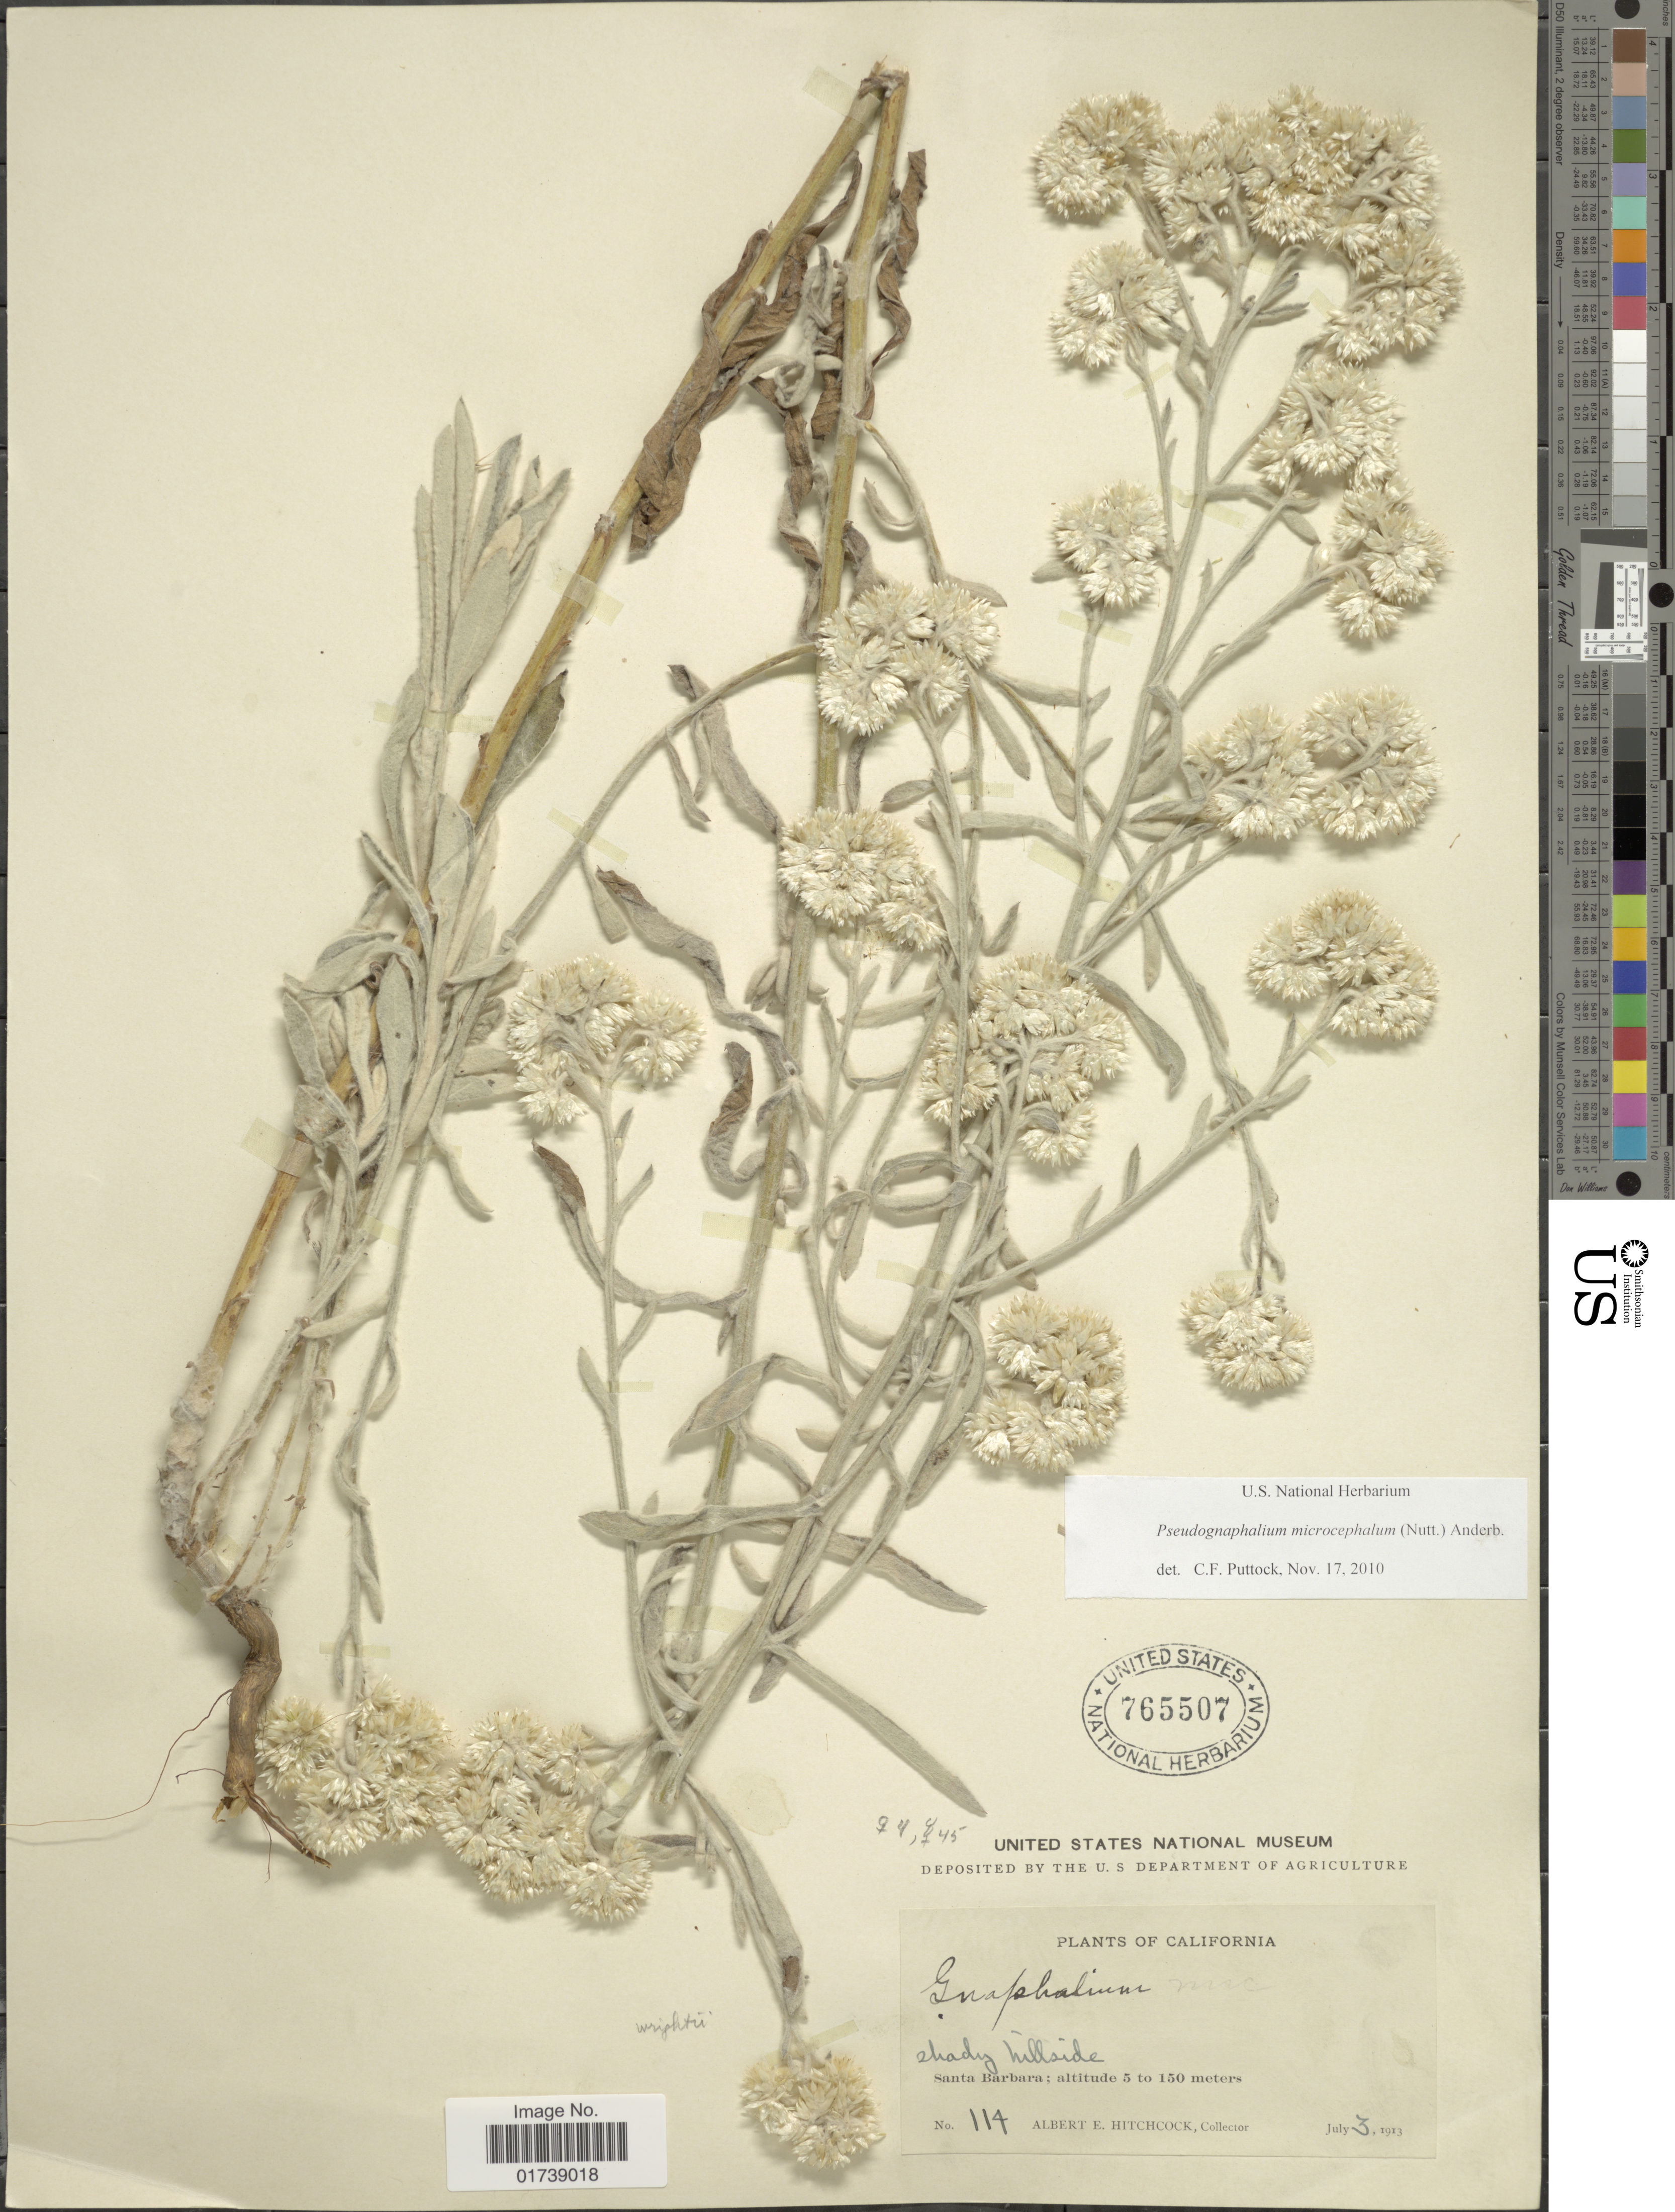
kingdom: Plantae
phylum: Tracheophyta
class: Magnoliopsida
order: Asterales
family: Asteraceae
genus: Pseudognaphalium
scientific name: Pseudognaphalium microcephalum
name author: (Nutt.) Anderb.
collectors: A. S. Hitchcock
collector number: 114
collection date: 1913-07-03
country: United States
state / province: California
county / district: Santa Barbara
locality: Santa Barbara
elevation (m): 5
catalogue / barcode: US 765507